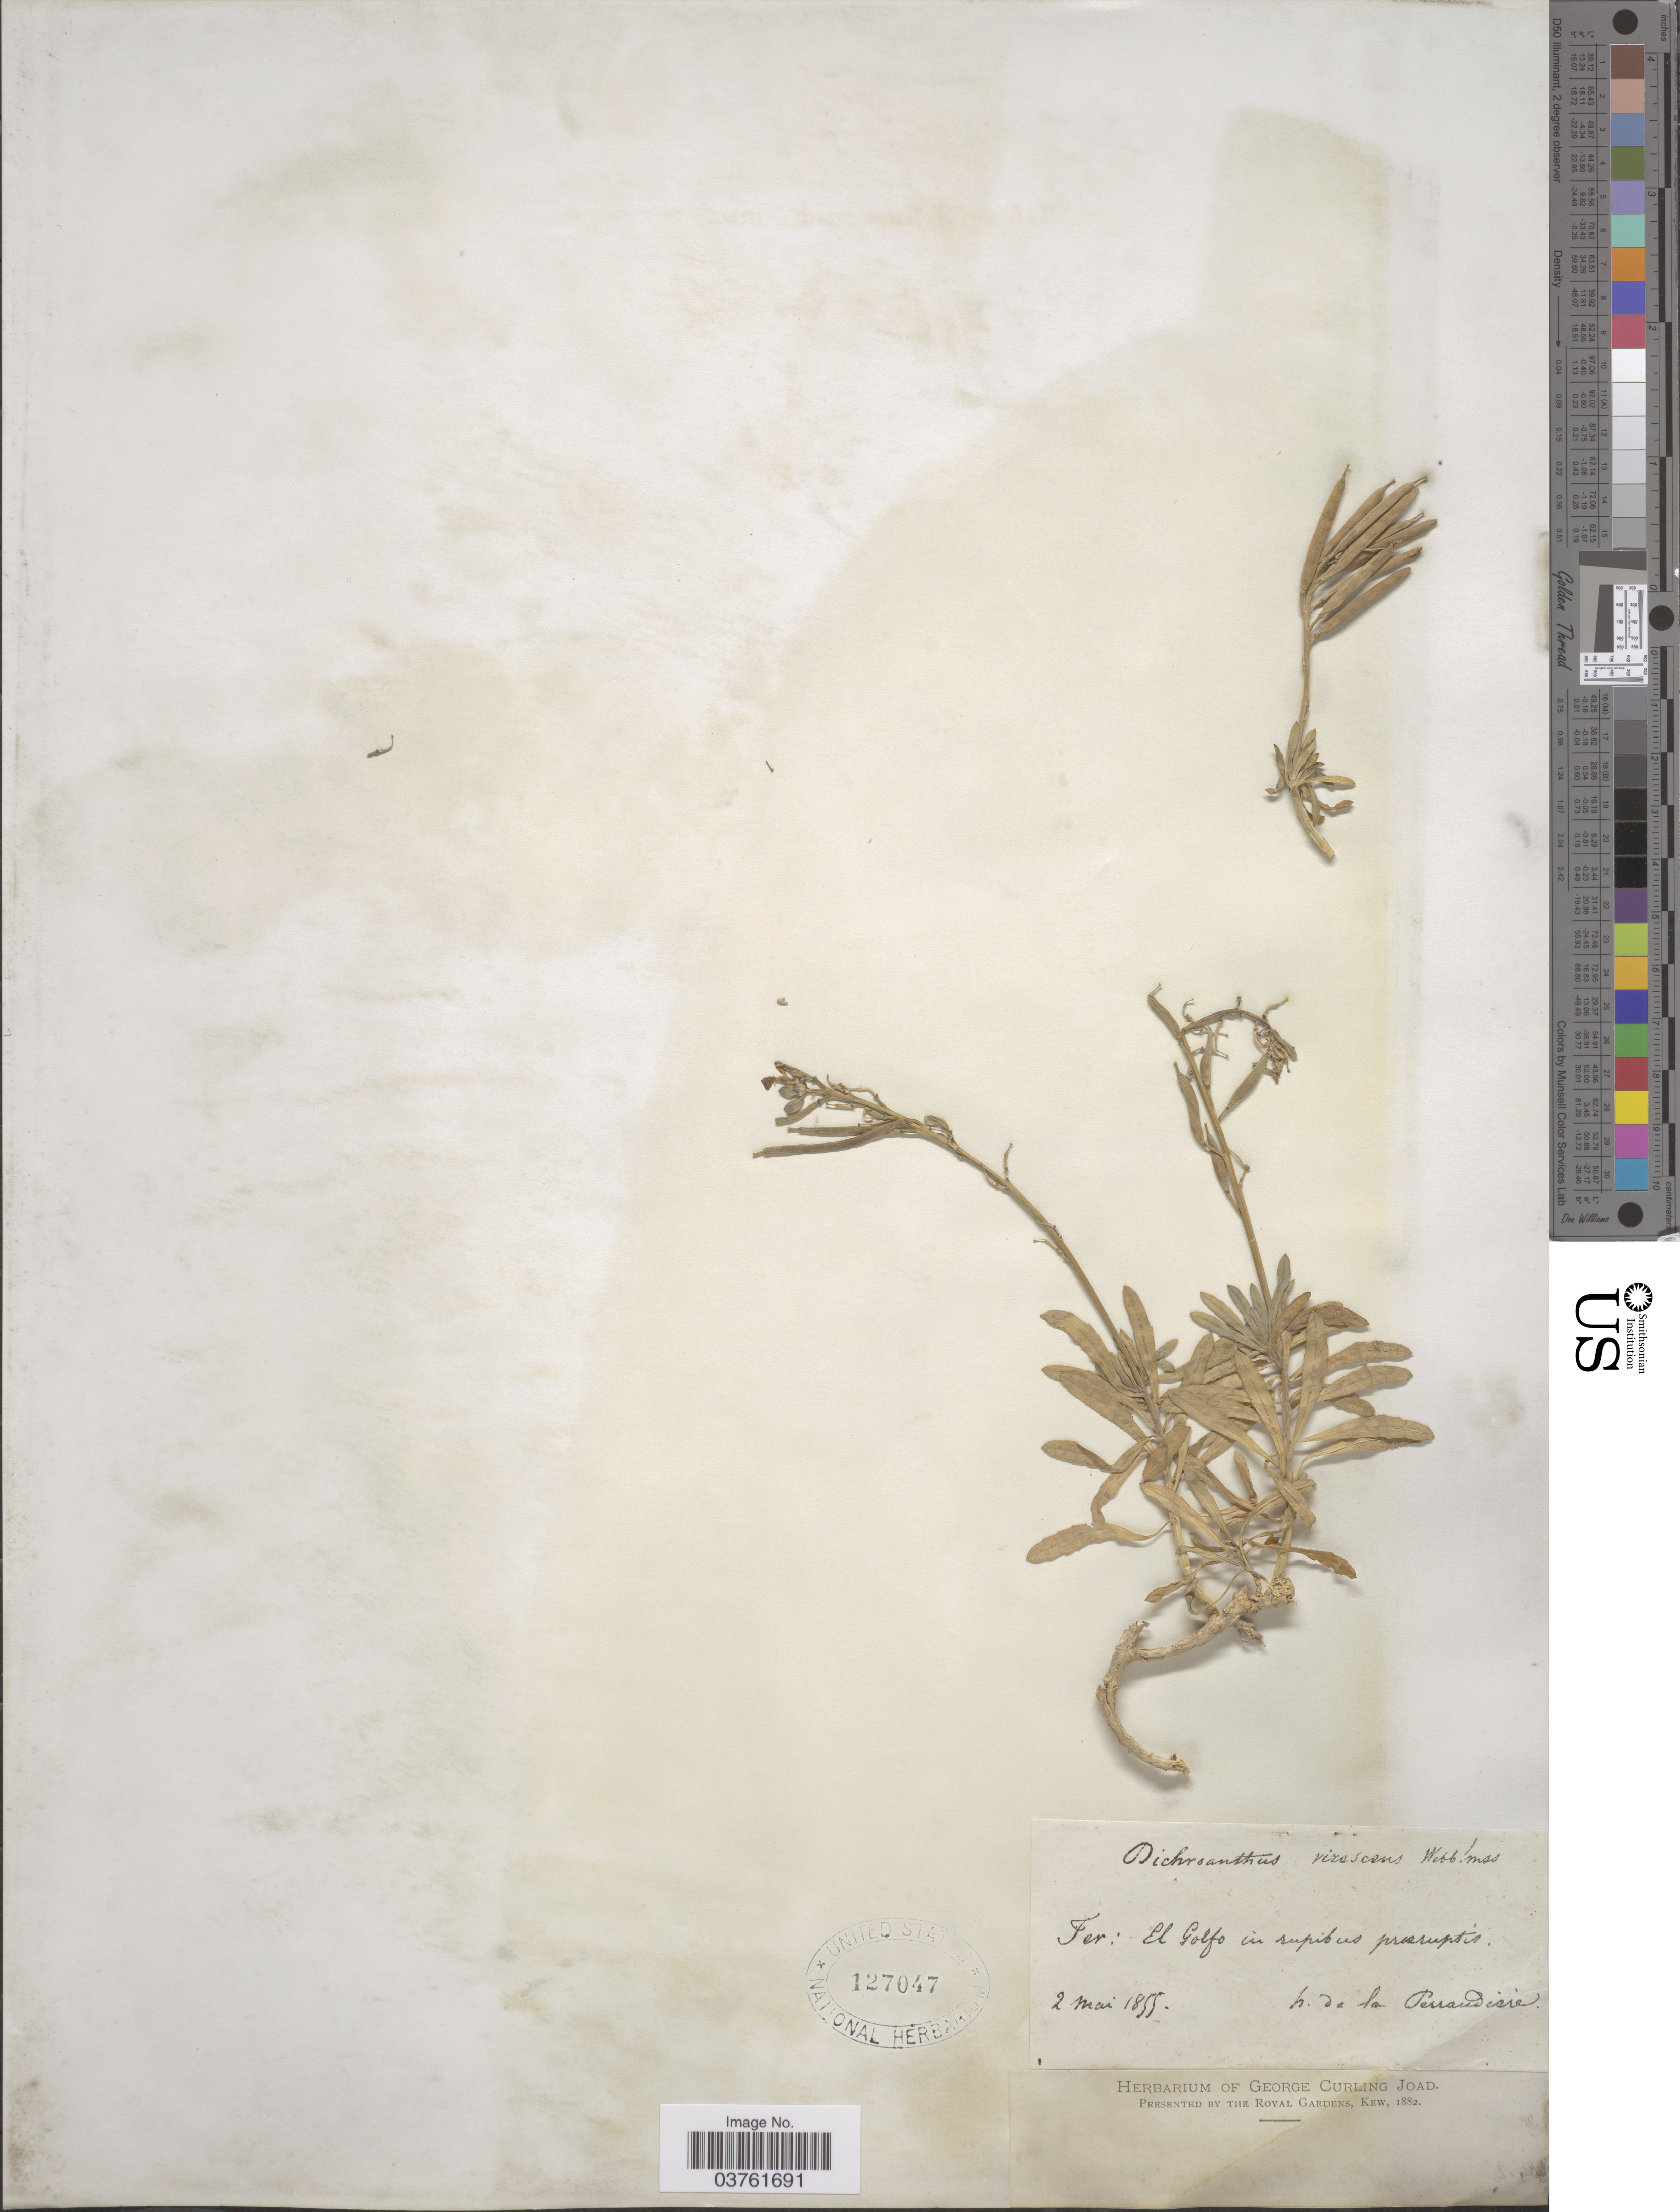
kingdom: Plantae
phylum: Tracheophyta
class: Magnoliopsida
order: Brassicales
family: Brassicaceae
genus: Cheiranthus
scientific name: Cheiranthus virescens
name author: Webb. ex Christ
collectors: H. de la Perraudière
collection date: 1855-05-02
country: Spain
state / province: Canarias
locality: Fer: El Golfo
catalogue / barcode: US 127047